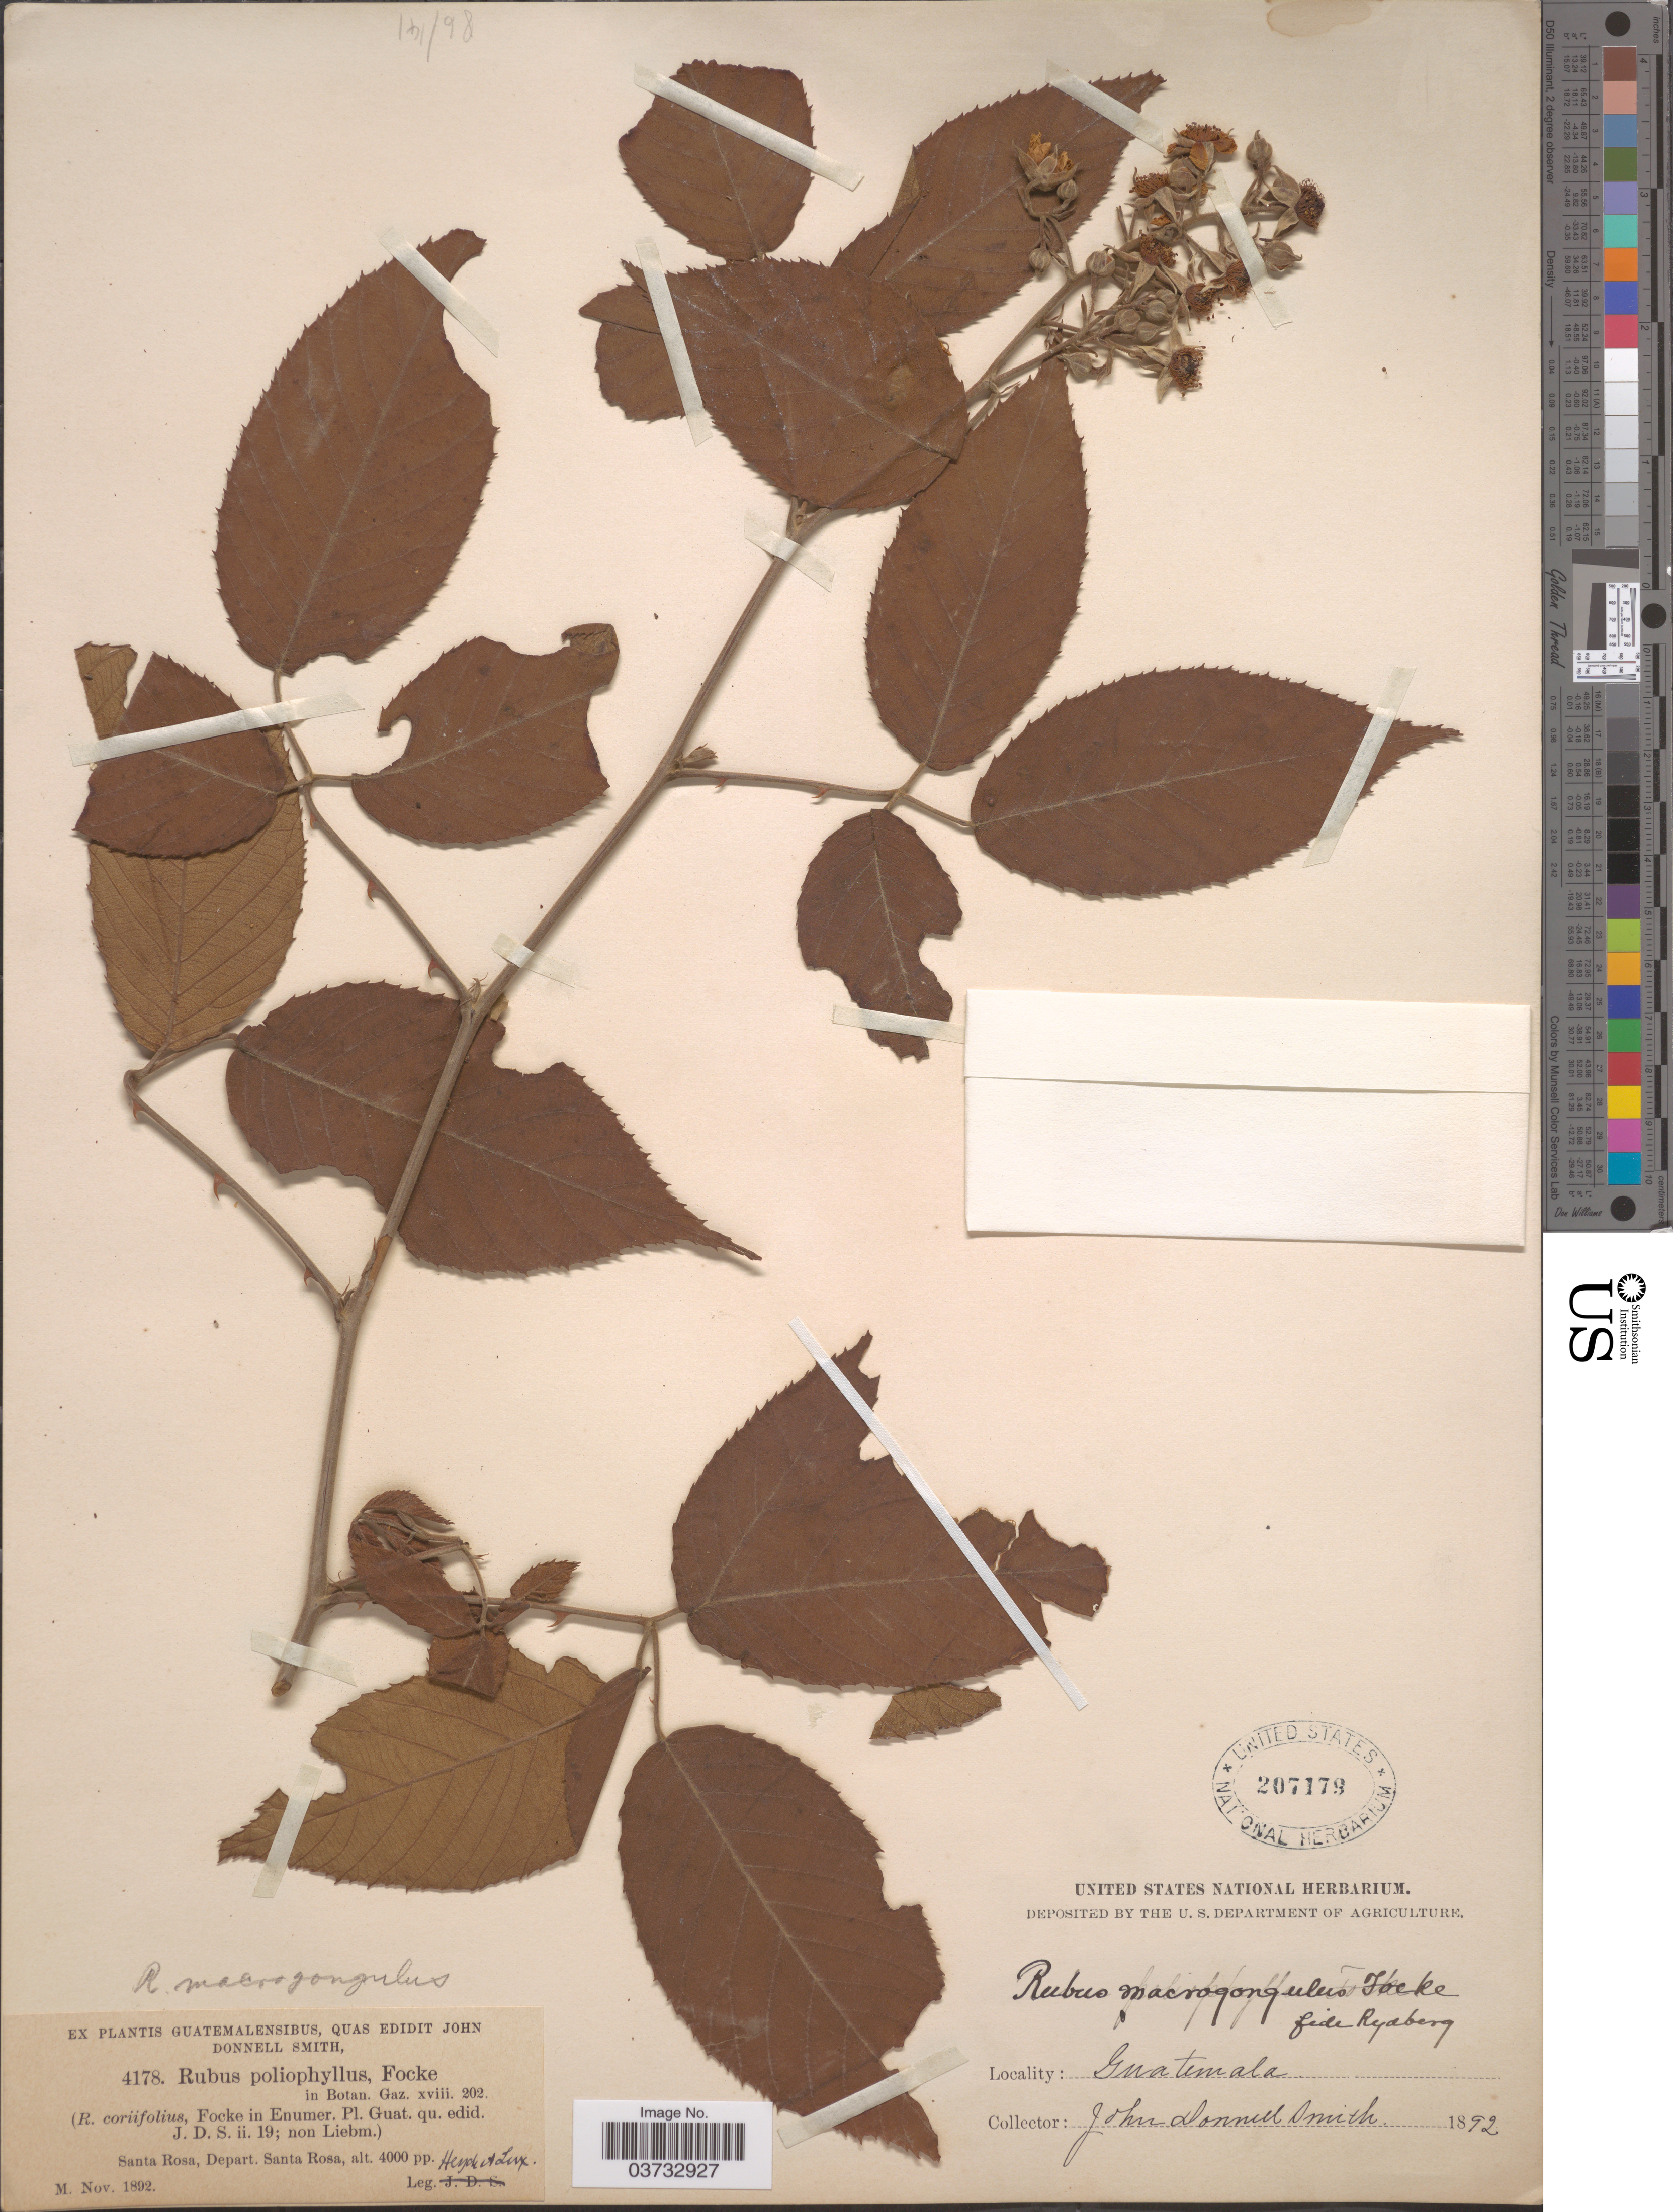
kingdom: Plantae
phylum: Tracheophyta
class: Magnoliopsida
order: Rosales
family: Rosaceae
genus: Rubus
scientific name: Rubus macrogongylus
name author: Focke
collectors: Heyde, Lux & J. Donnell Smith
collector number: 4178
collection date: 1892-11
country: Guatemala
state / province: Santa Rosa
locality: Santa Rosa, Depart. Santa Rosa.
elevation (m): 1219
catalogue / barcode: US 207179